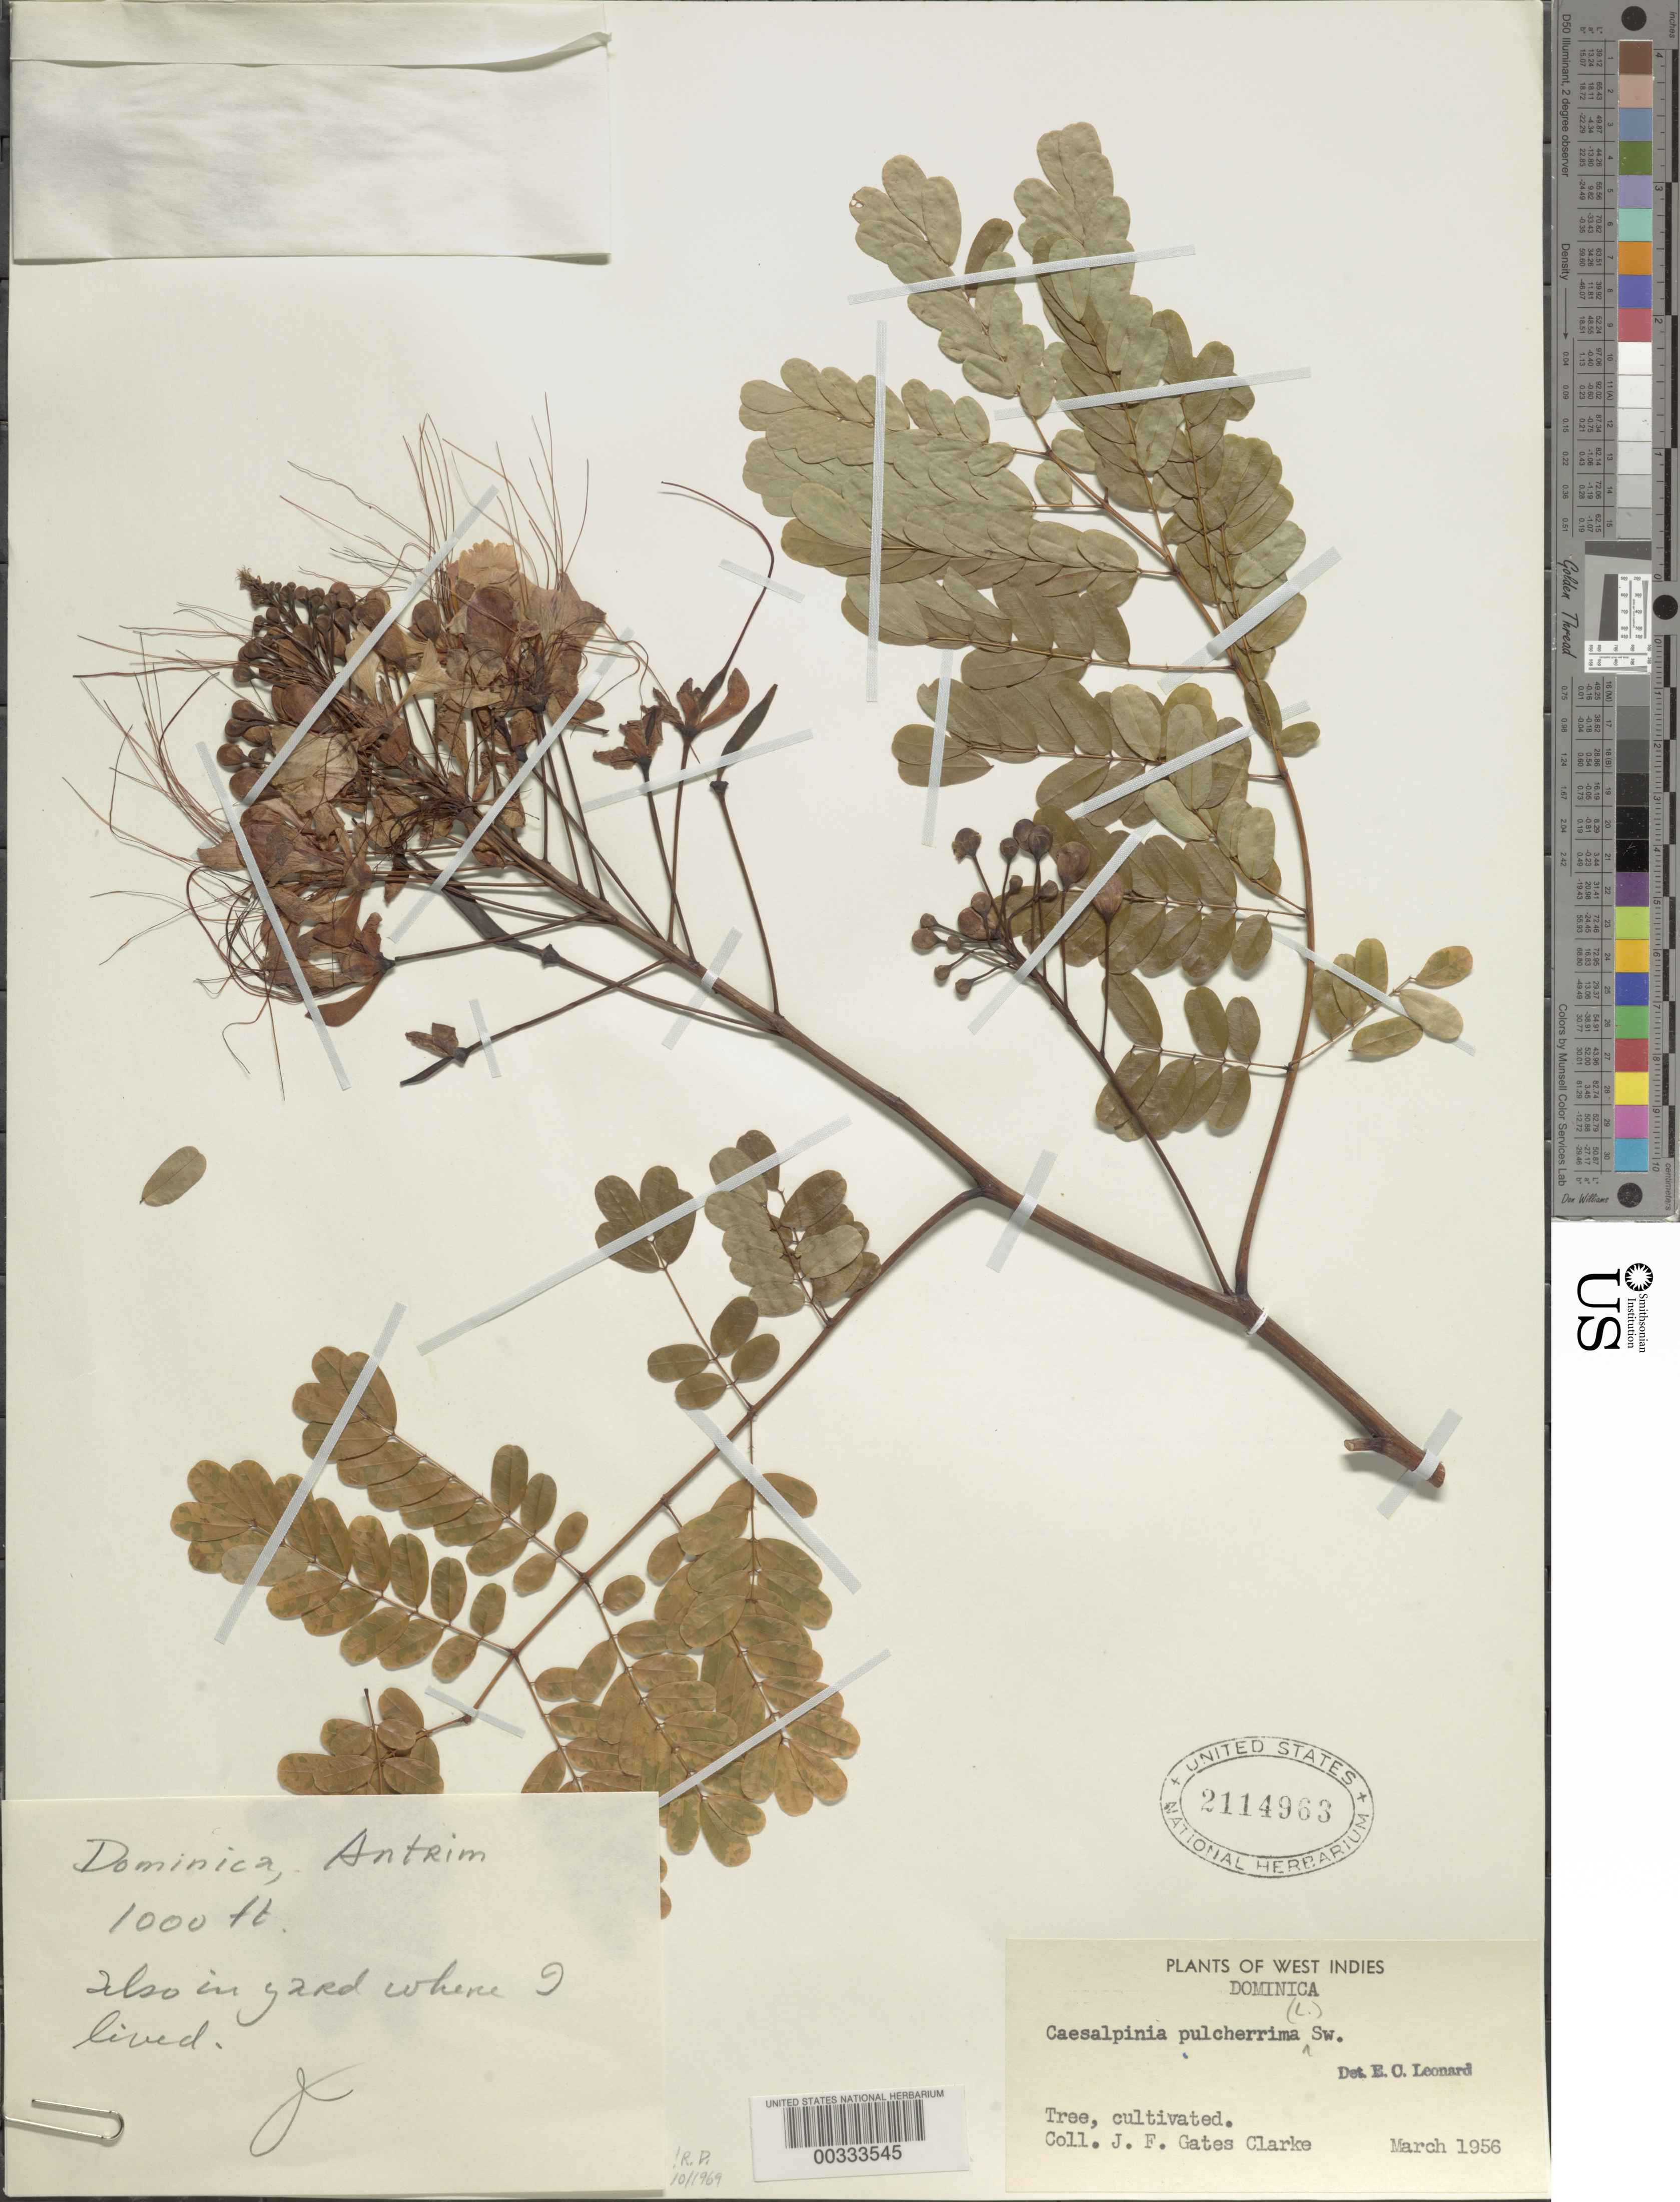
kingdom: Plantae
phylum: Tracheophyta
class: Magnoliopsida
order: Fabales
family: Fabaceae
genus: Caesalpinia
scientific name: Caesalpinia pulcherrima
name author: (L.) Sw.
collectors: J. F. Clarke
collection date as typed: Mar 1956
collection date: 1956-03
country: Dominica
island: Dominica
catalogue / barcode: US 2114963